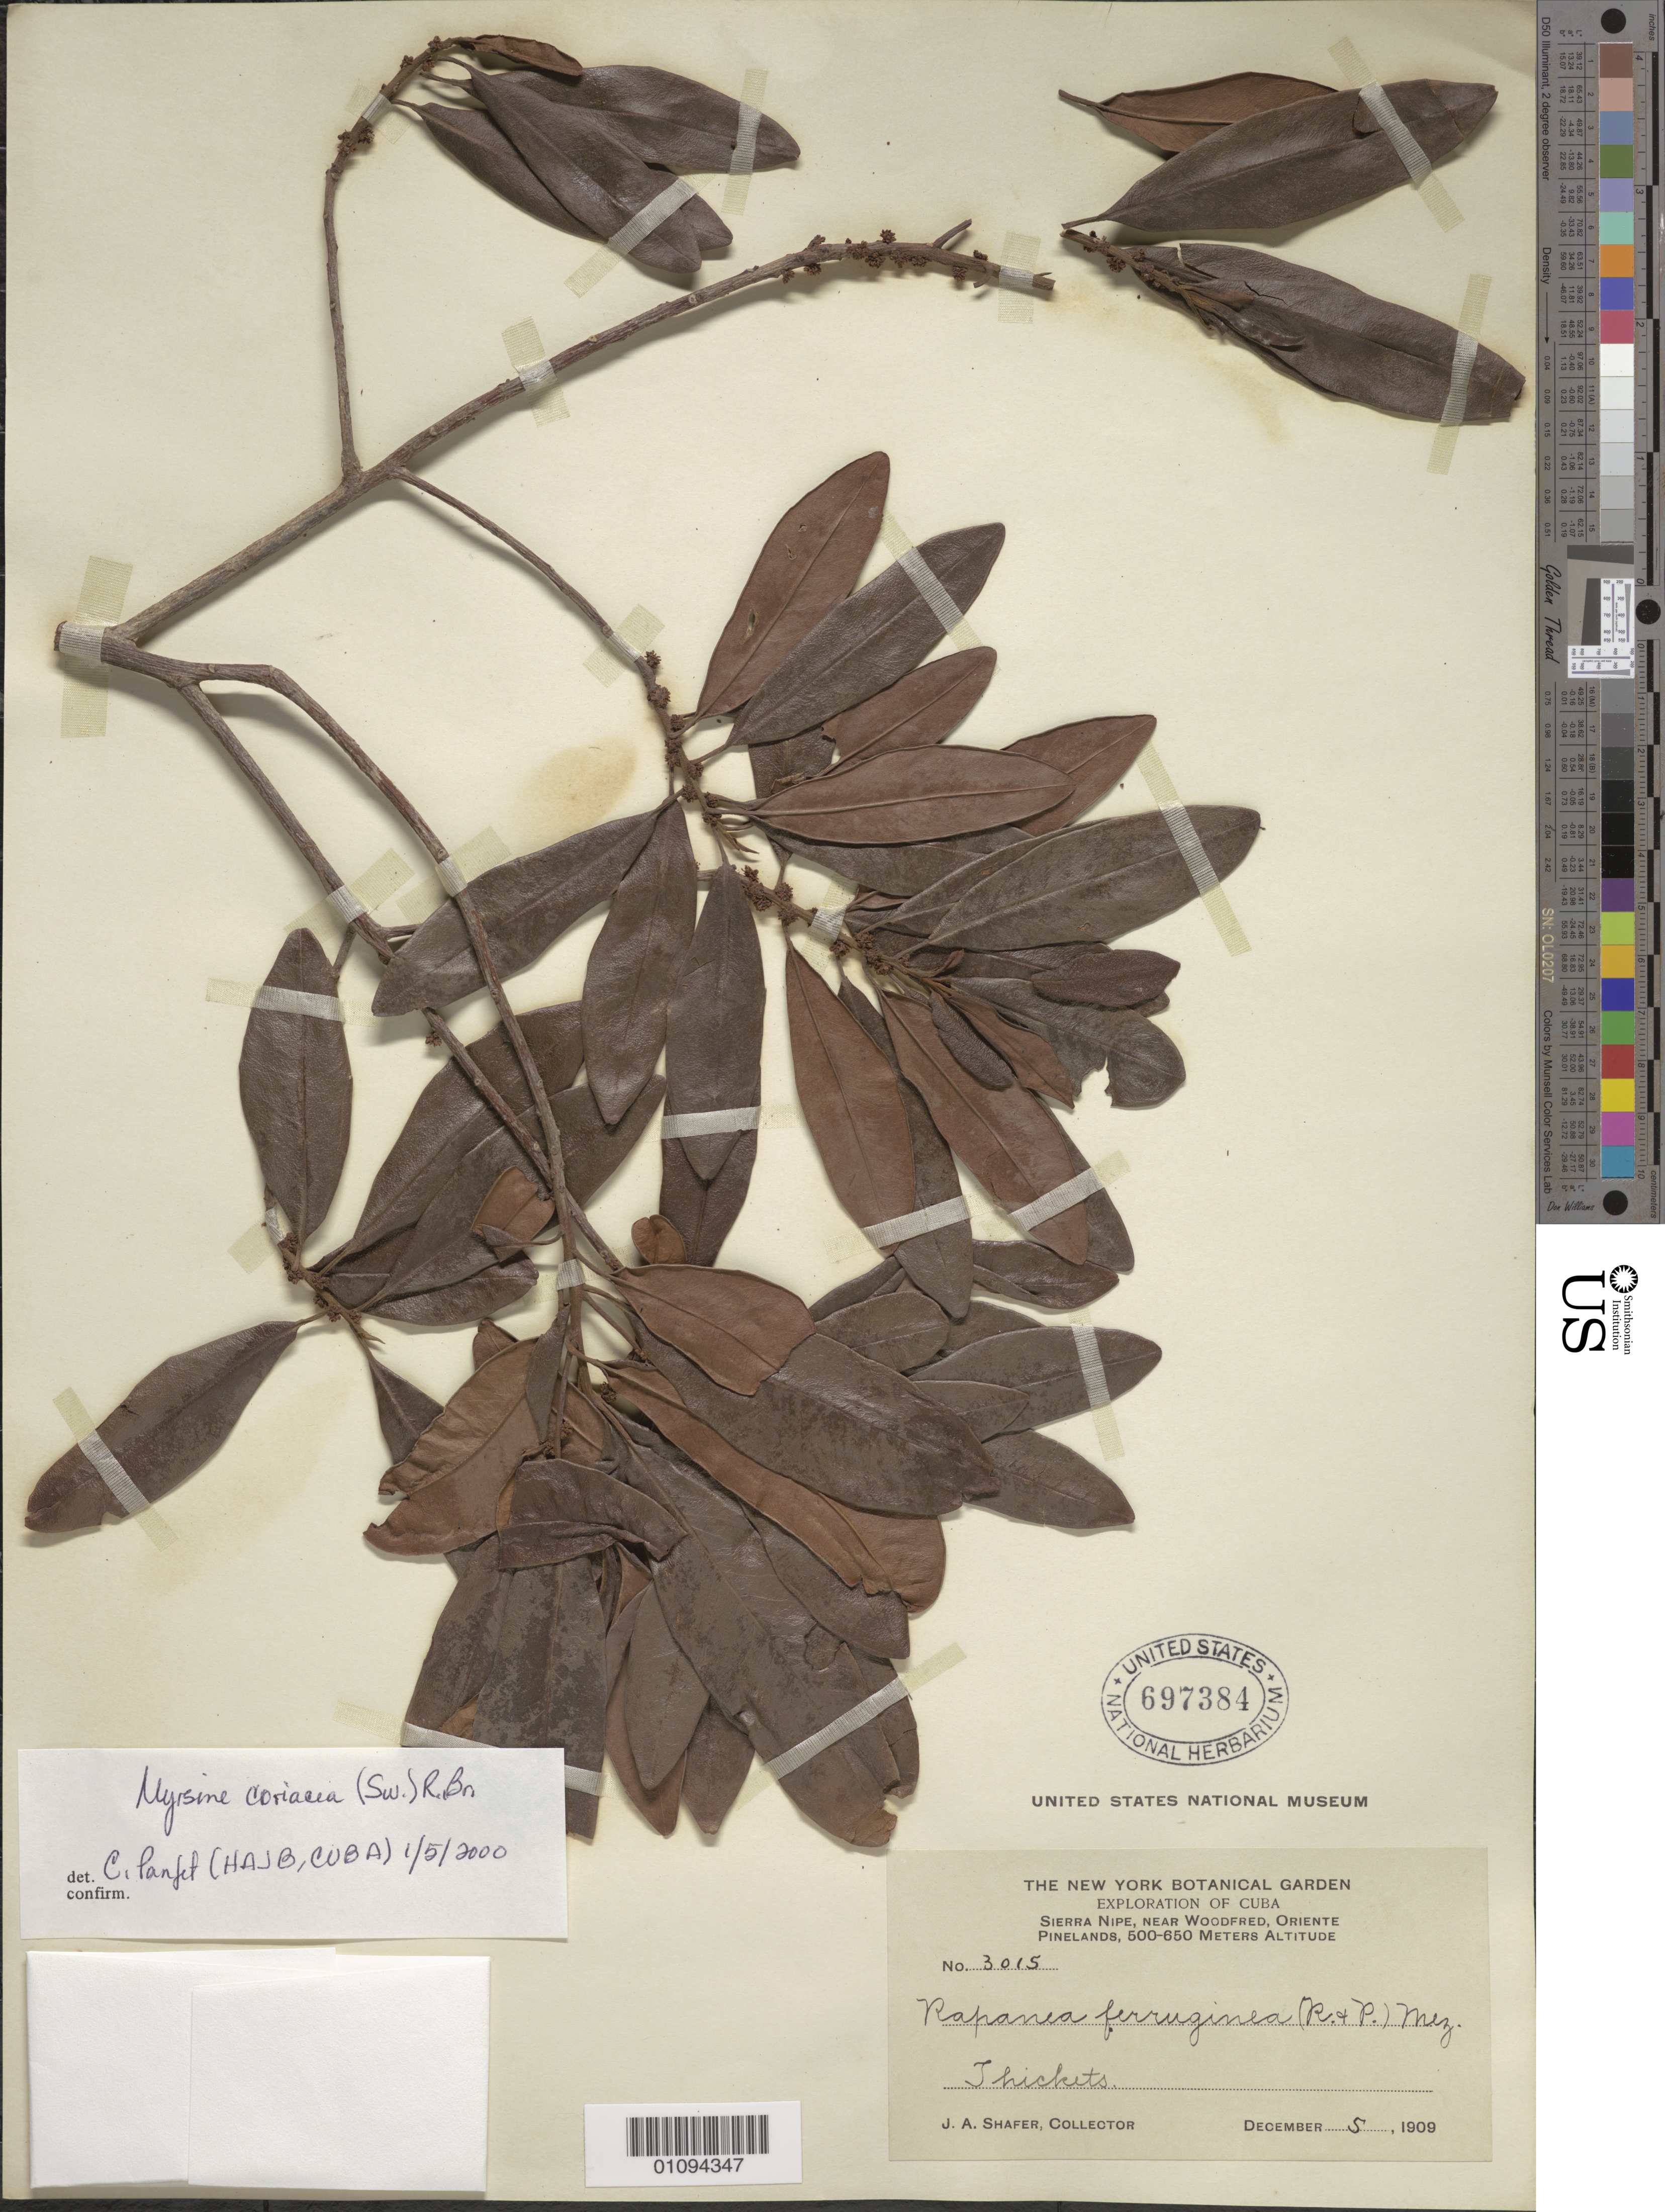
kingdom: Plantae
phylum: Tracheophyta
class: Magnoliopsida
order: Ericales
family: Primulaceae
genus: Myrsine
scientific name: Myrsine coriacea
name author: (Sw.) R. Br. ex Roem. & Schult.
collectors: J. A. Shafer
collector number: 3015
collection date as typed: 05 Dec 1909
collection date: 1909-12-05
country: Cuba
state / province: Holguín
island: Cuba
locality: Sierra Nipe, near Woodfred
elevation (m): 500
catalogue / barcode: US 697384